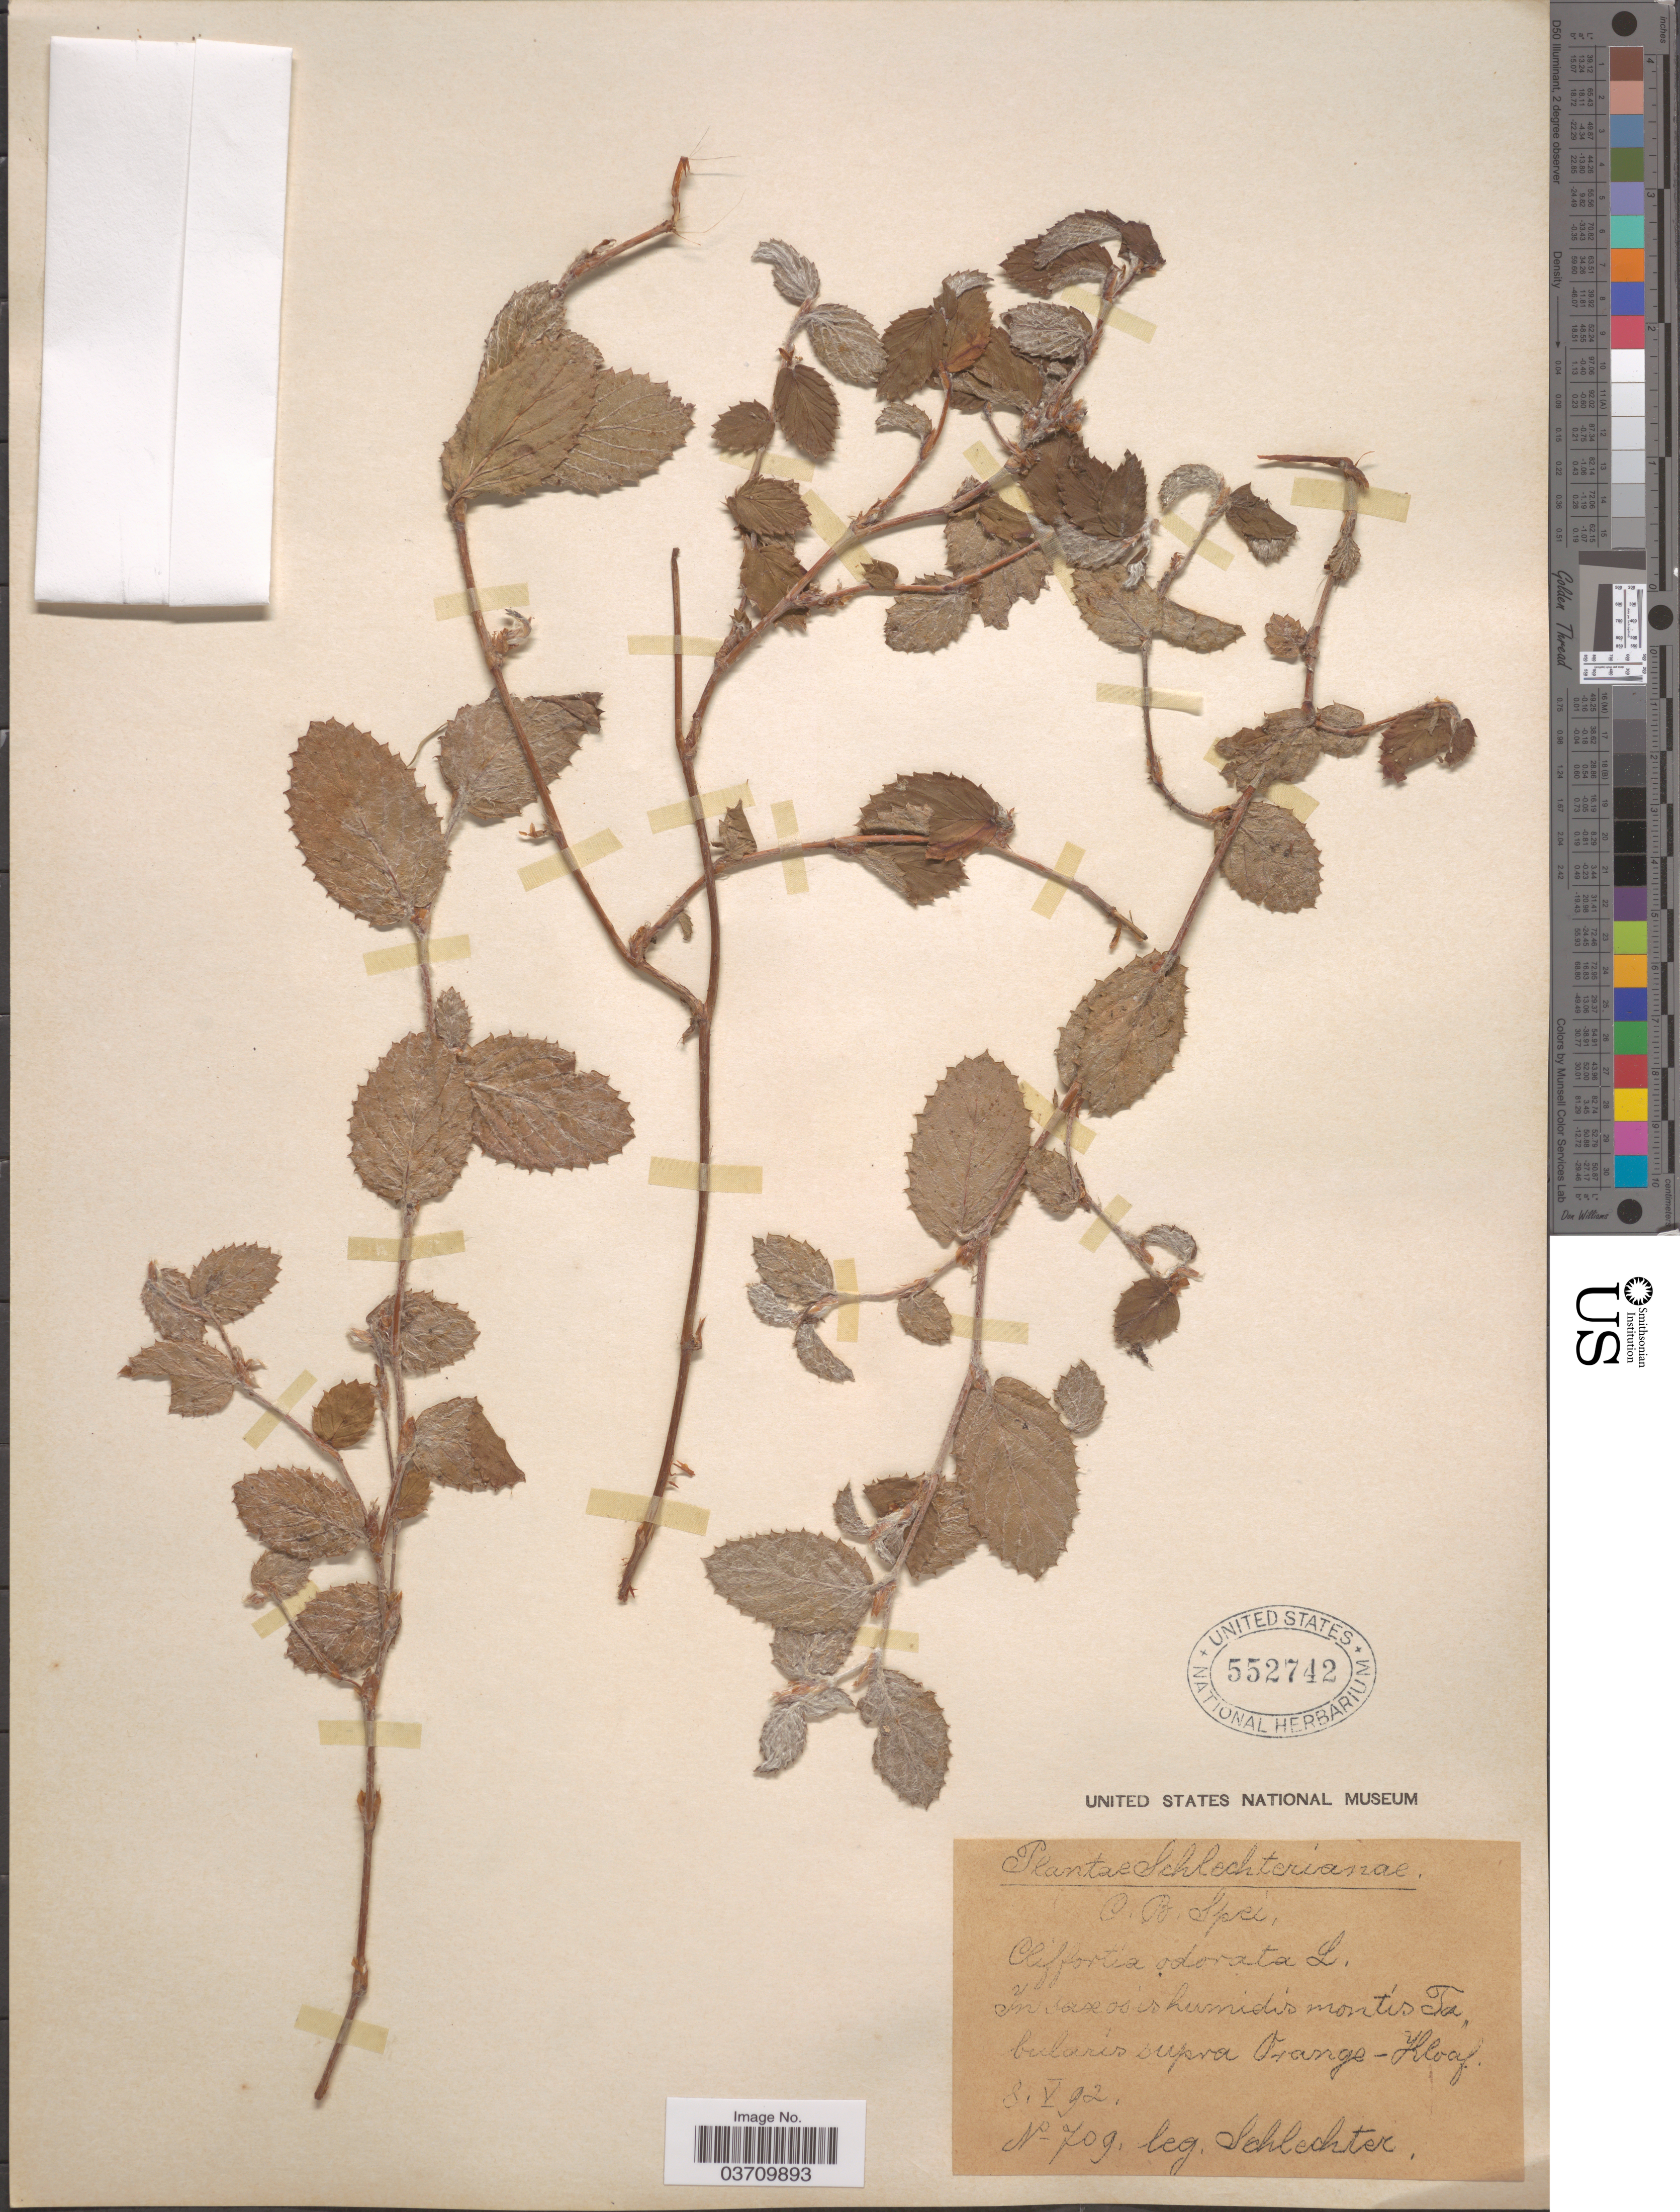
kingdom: Plantae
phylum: Tracheophyta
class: Magnoliopsida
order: Rosales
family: Rosaceae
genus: Cliffortia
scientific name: Cliffortia odorata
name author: L. f.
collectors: Schlechter, --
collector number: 709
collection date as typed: Transcribed d/m/y: 8/5/92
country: South Africa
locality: C. B. Spei. In saxosis humidis montis Tabularis supra Orange-Kloof.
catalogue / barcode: US 552742